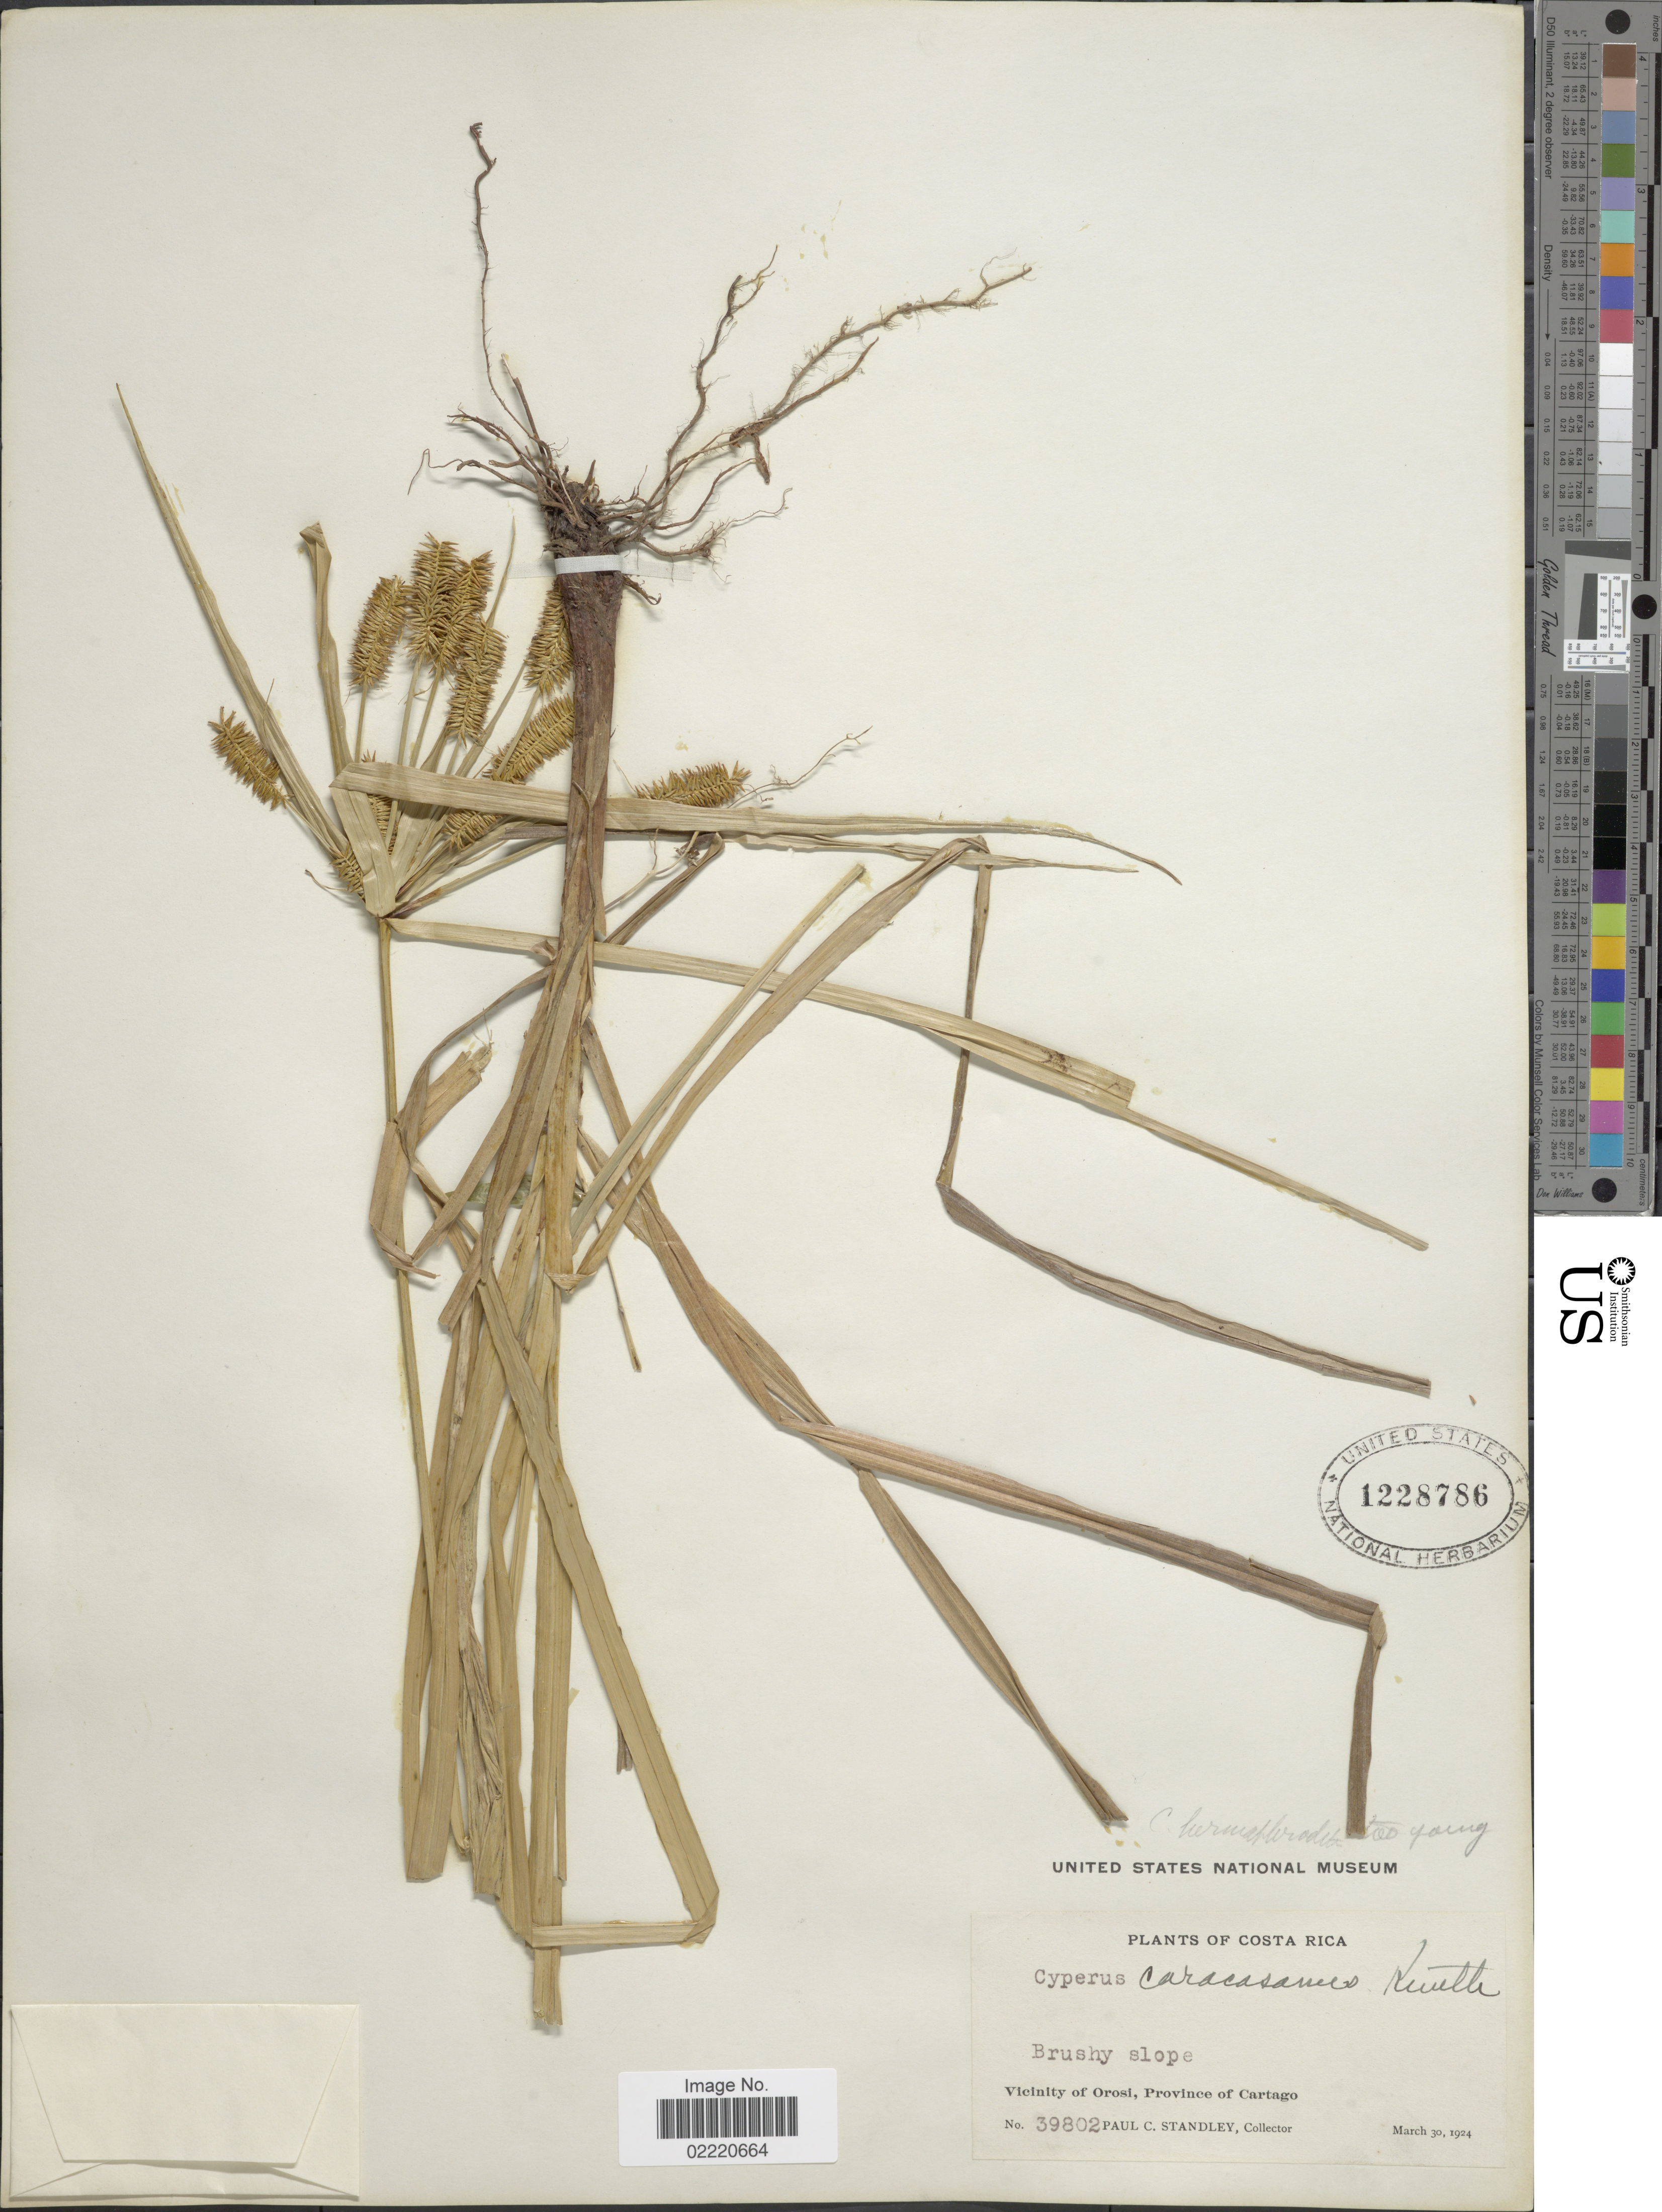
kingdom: Plantae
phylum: Tracheophyta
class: Liliopsida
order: Poales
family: Cyperaceae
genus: Cyperus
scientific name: Cyperus hermaphroditus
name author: (Jacq.) Standl.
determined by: Strong, Mark T., (BOT), Smithsonian Institution - National Museum of Natural History (UNITED STATES)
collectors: P. C. Standley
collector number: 39802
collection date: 1924-03-30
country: Costa Rica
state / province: Cartago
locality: Vicinity of Orostal, Provincia of Cartago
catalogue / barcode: US 1228786